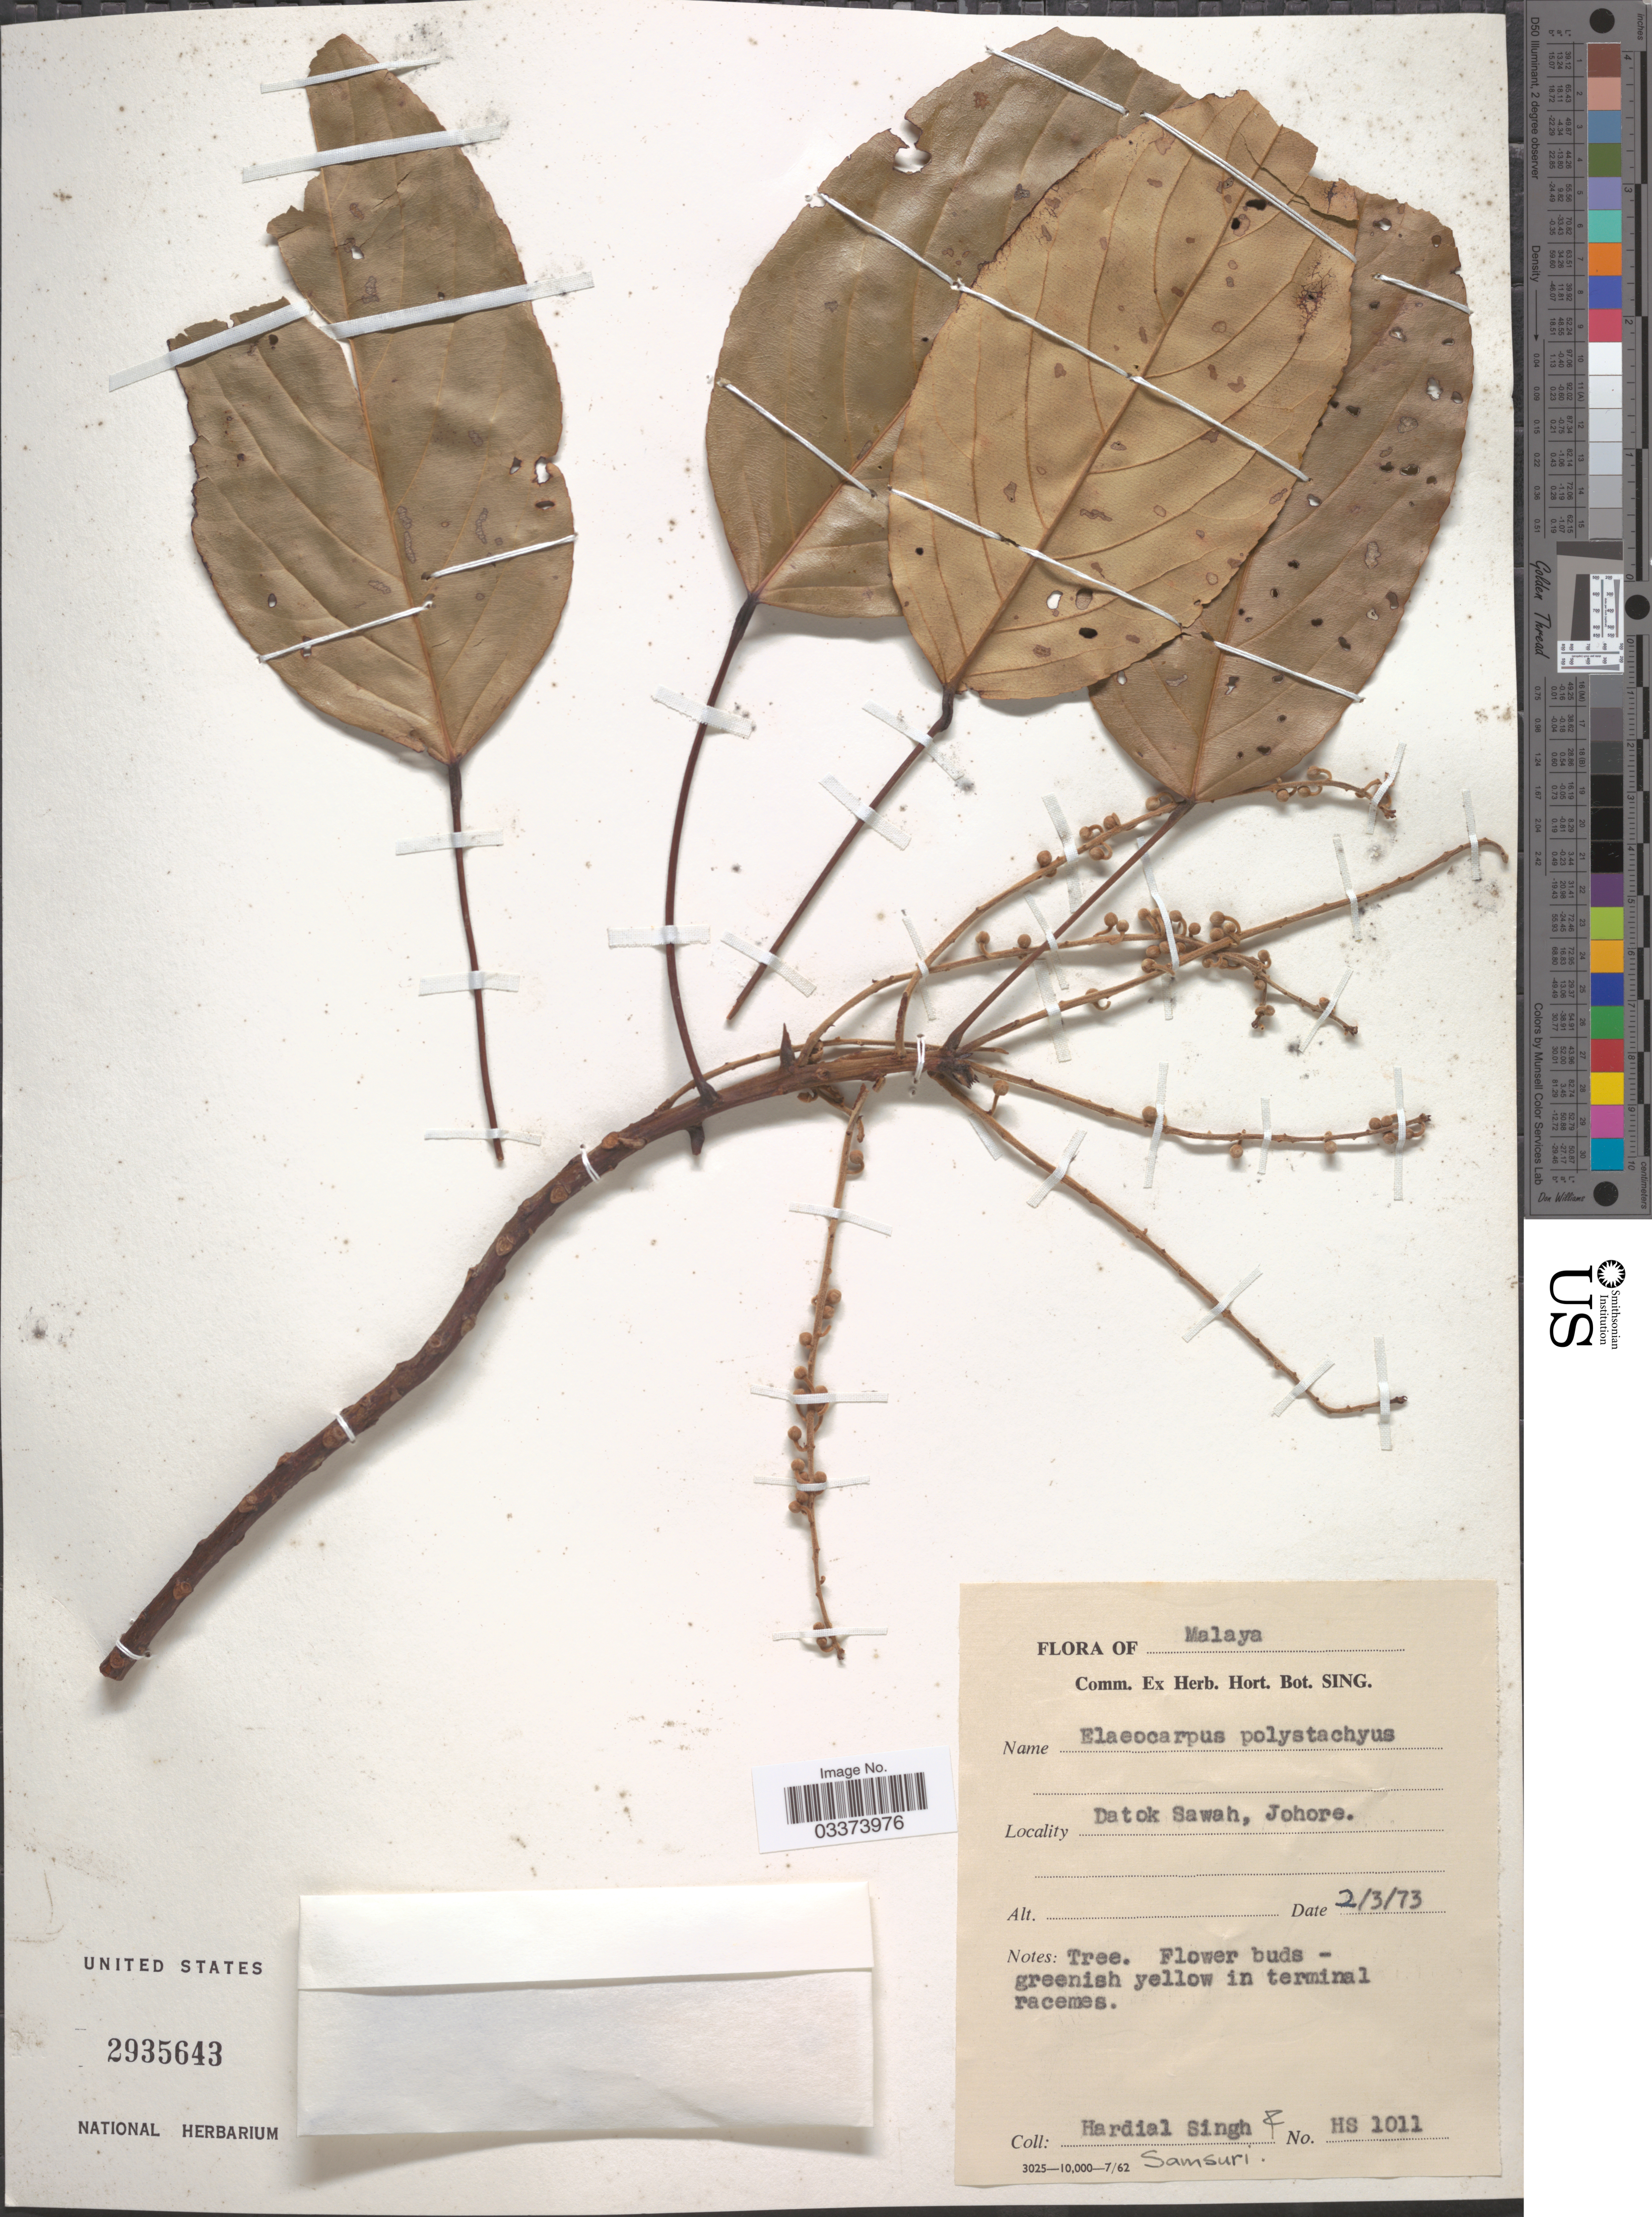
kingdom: Plantae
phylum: Tracheophyta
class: Magnoliopsida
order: Oxalidales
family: Elaeocarpaceae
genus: Elaeocarpus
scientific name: Elaeocarpus polystachyus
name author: Wall. ex K. Müller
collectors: H. Singh & -. Samsuri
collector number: HS 1011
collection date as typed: Transcribed d/m/y: 2/3/73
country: Malaysia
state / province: Johor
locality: Malaya. Datok Sawah. Johore.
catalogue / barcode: US 2935643